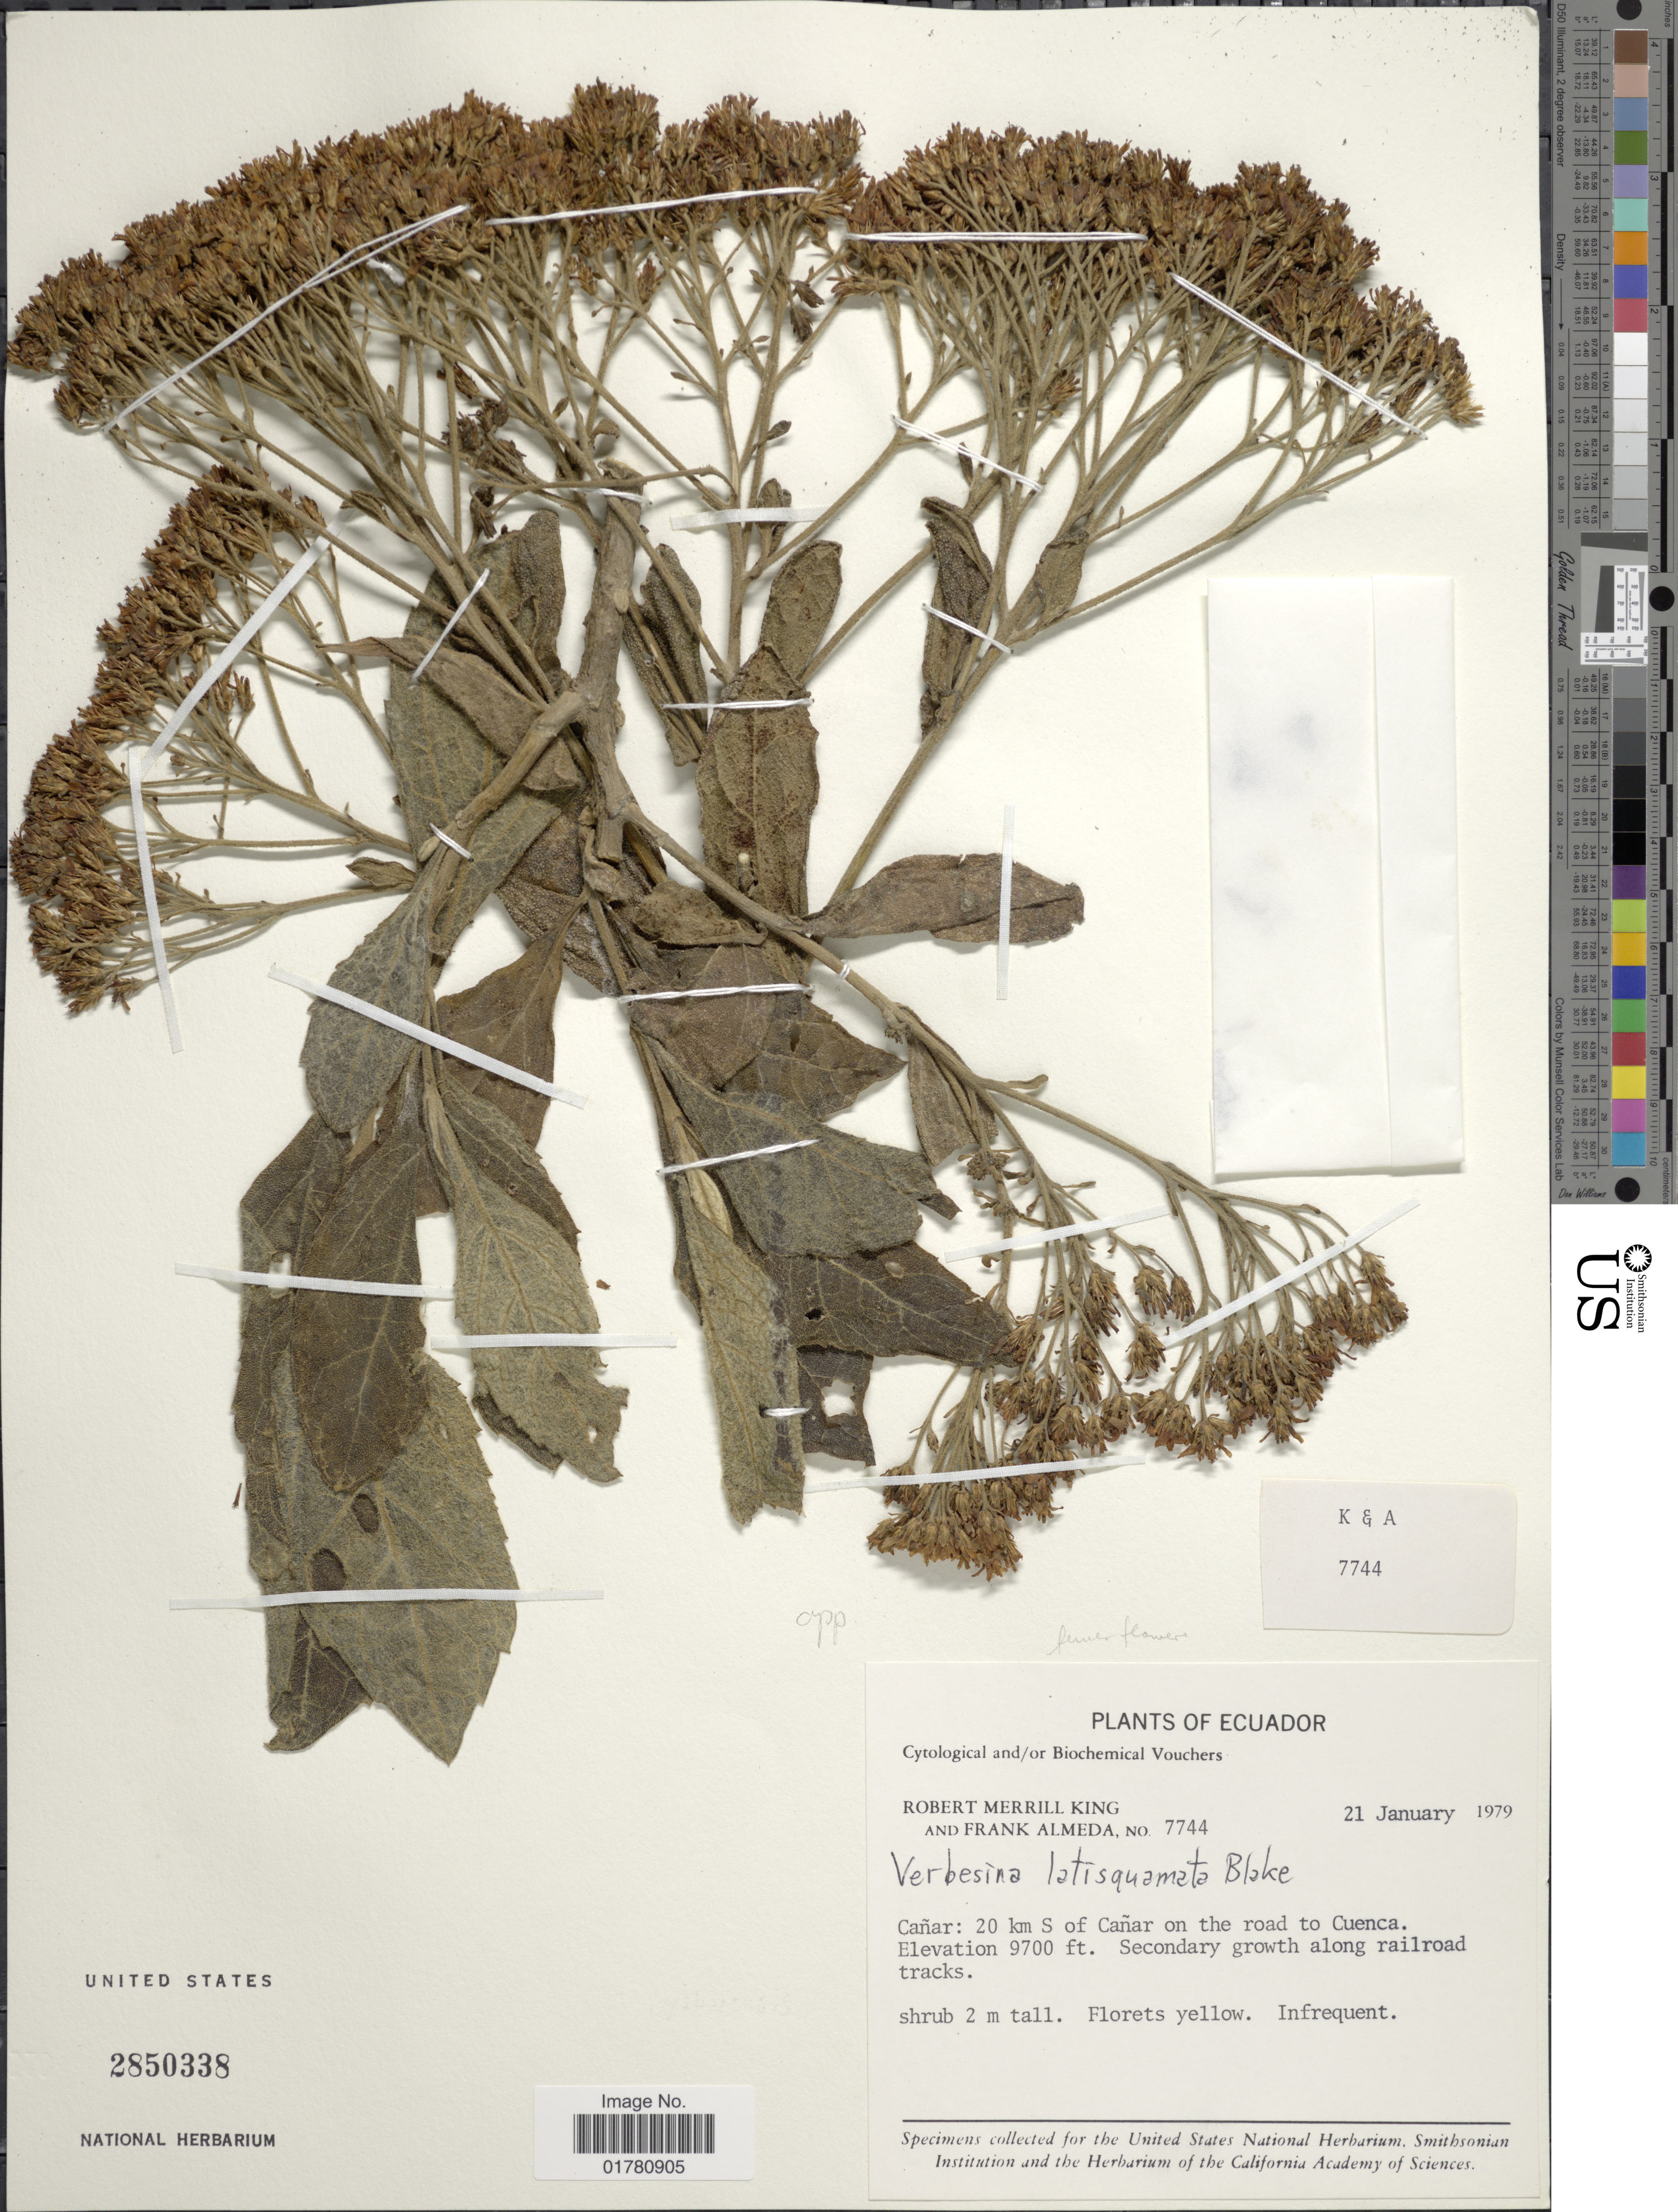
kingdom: Plantae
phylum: Tracheophyta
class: Magnoliopsida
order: Asterales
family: Asteraceae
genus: Verbesina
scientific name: Verbesina latisquama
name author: S.F. Blake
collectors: R. M. King & F. Almeda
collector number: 7744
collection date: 1979-01-21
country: Ecuador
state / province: Cañar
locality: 20 km S of Cañar on the road to Cuenca. Secondary growth along railroad tracks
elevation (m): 2957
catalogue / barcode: US 2850338